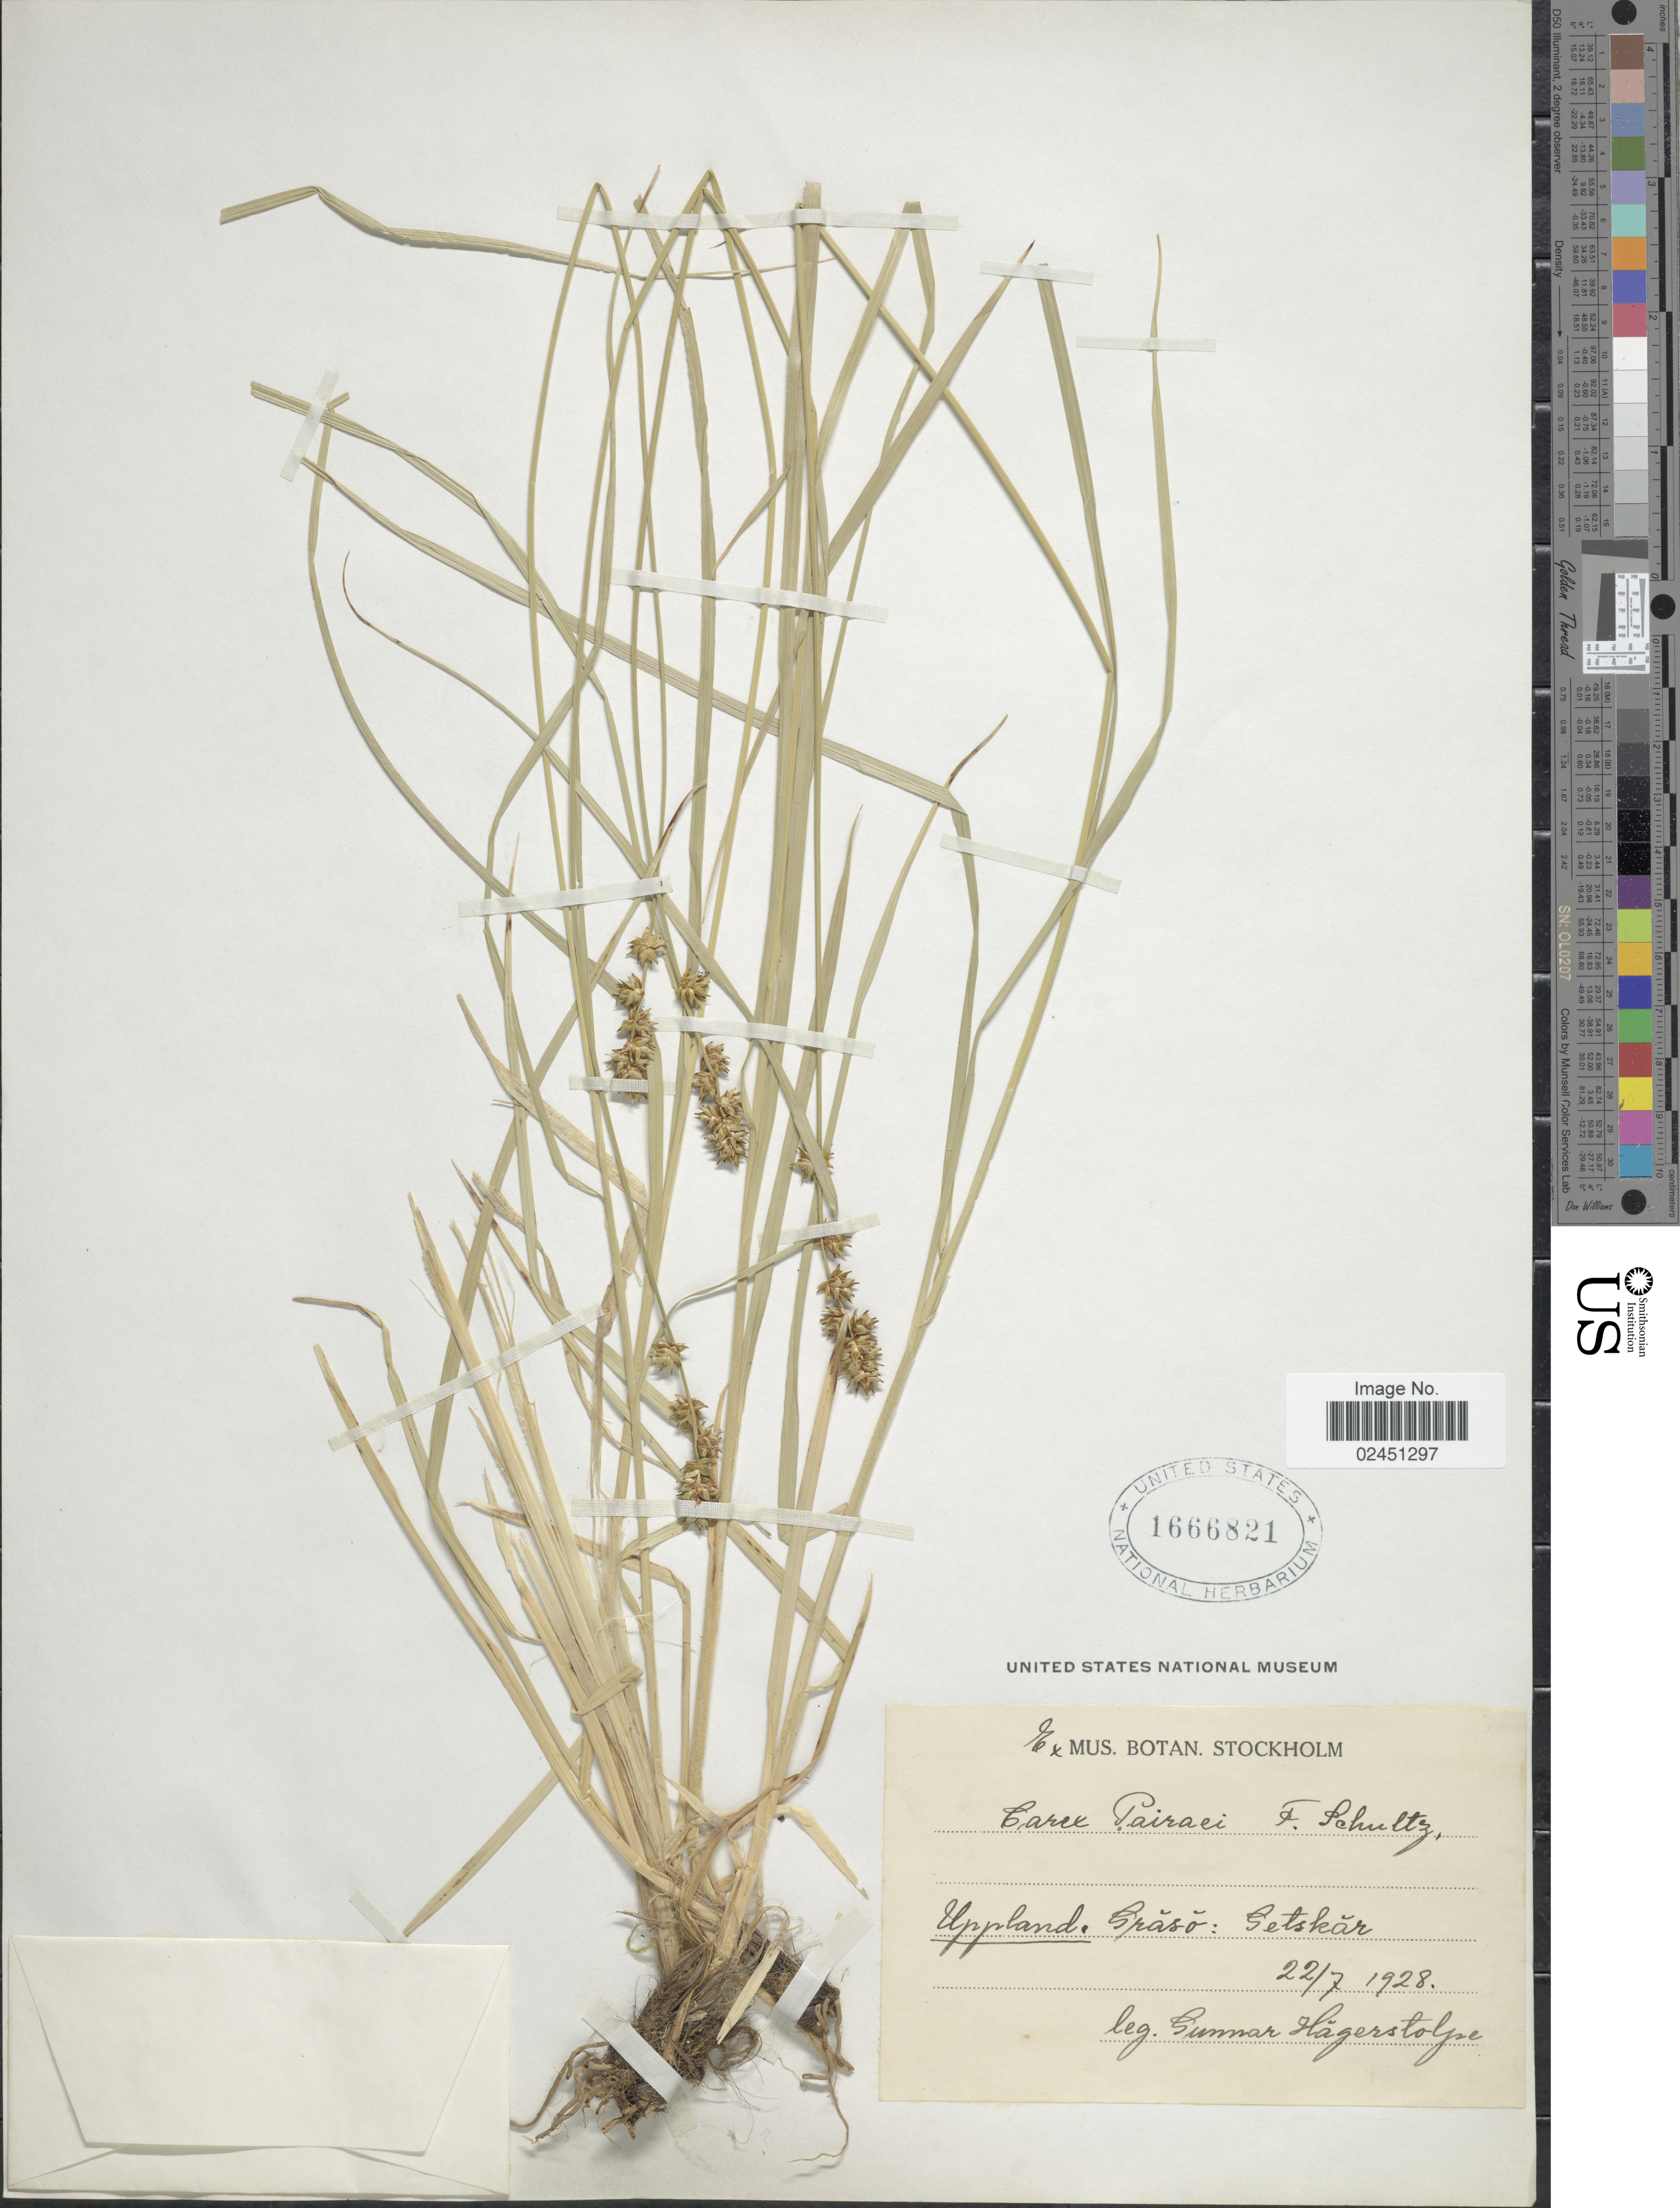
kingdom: Plantae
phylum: Tracheophyta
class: Liliopsida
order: Poales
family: Cyperaceae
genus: Carex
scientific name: Carex pairae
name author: F.W. Schultz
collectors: G. Hägerstolpe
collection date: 1928-07-22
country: Sweden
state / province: Uppsala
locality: Uppland: Graso, Getskar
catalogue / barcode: US 1666821